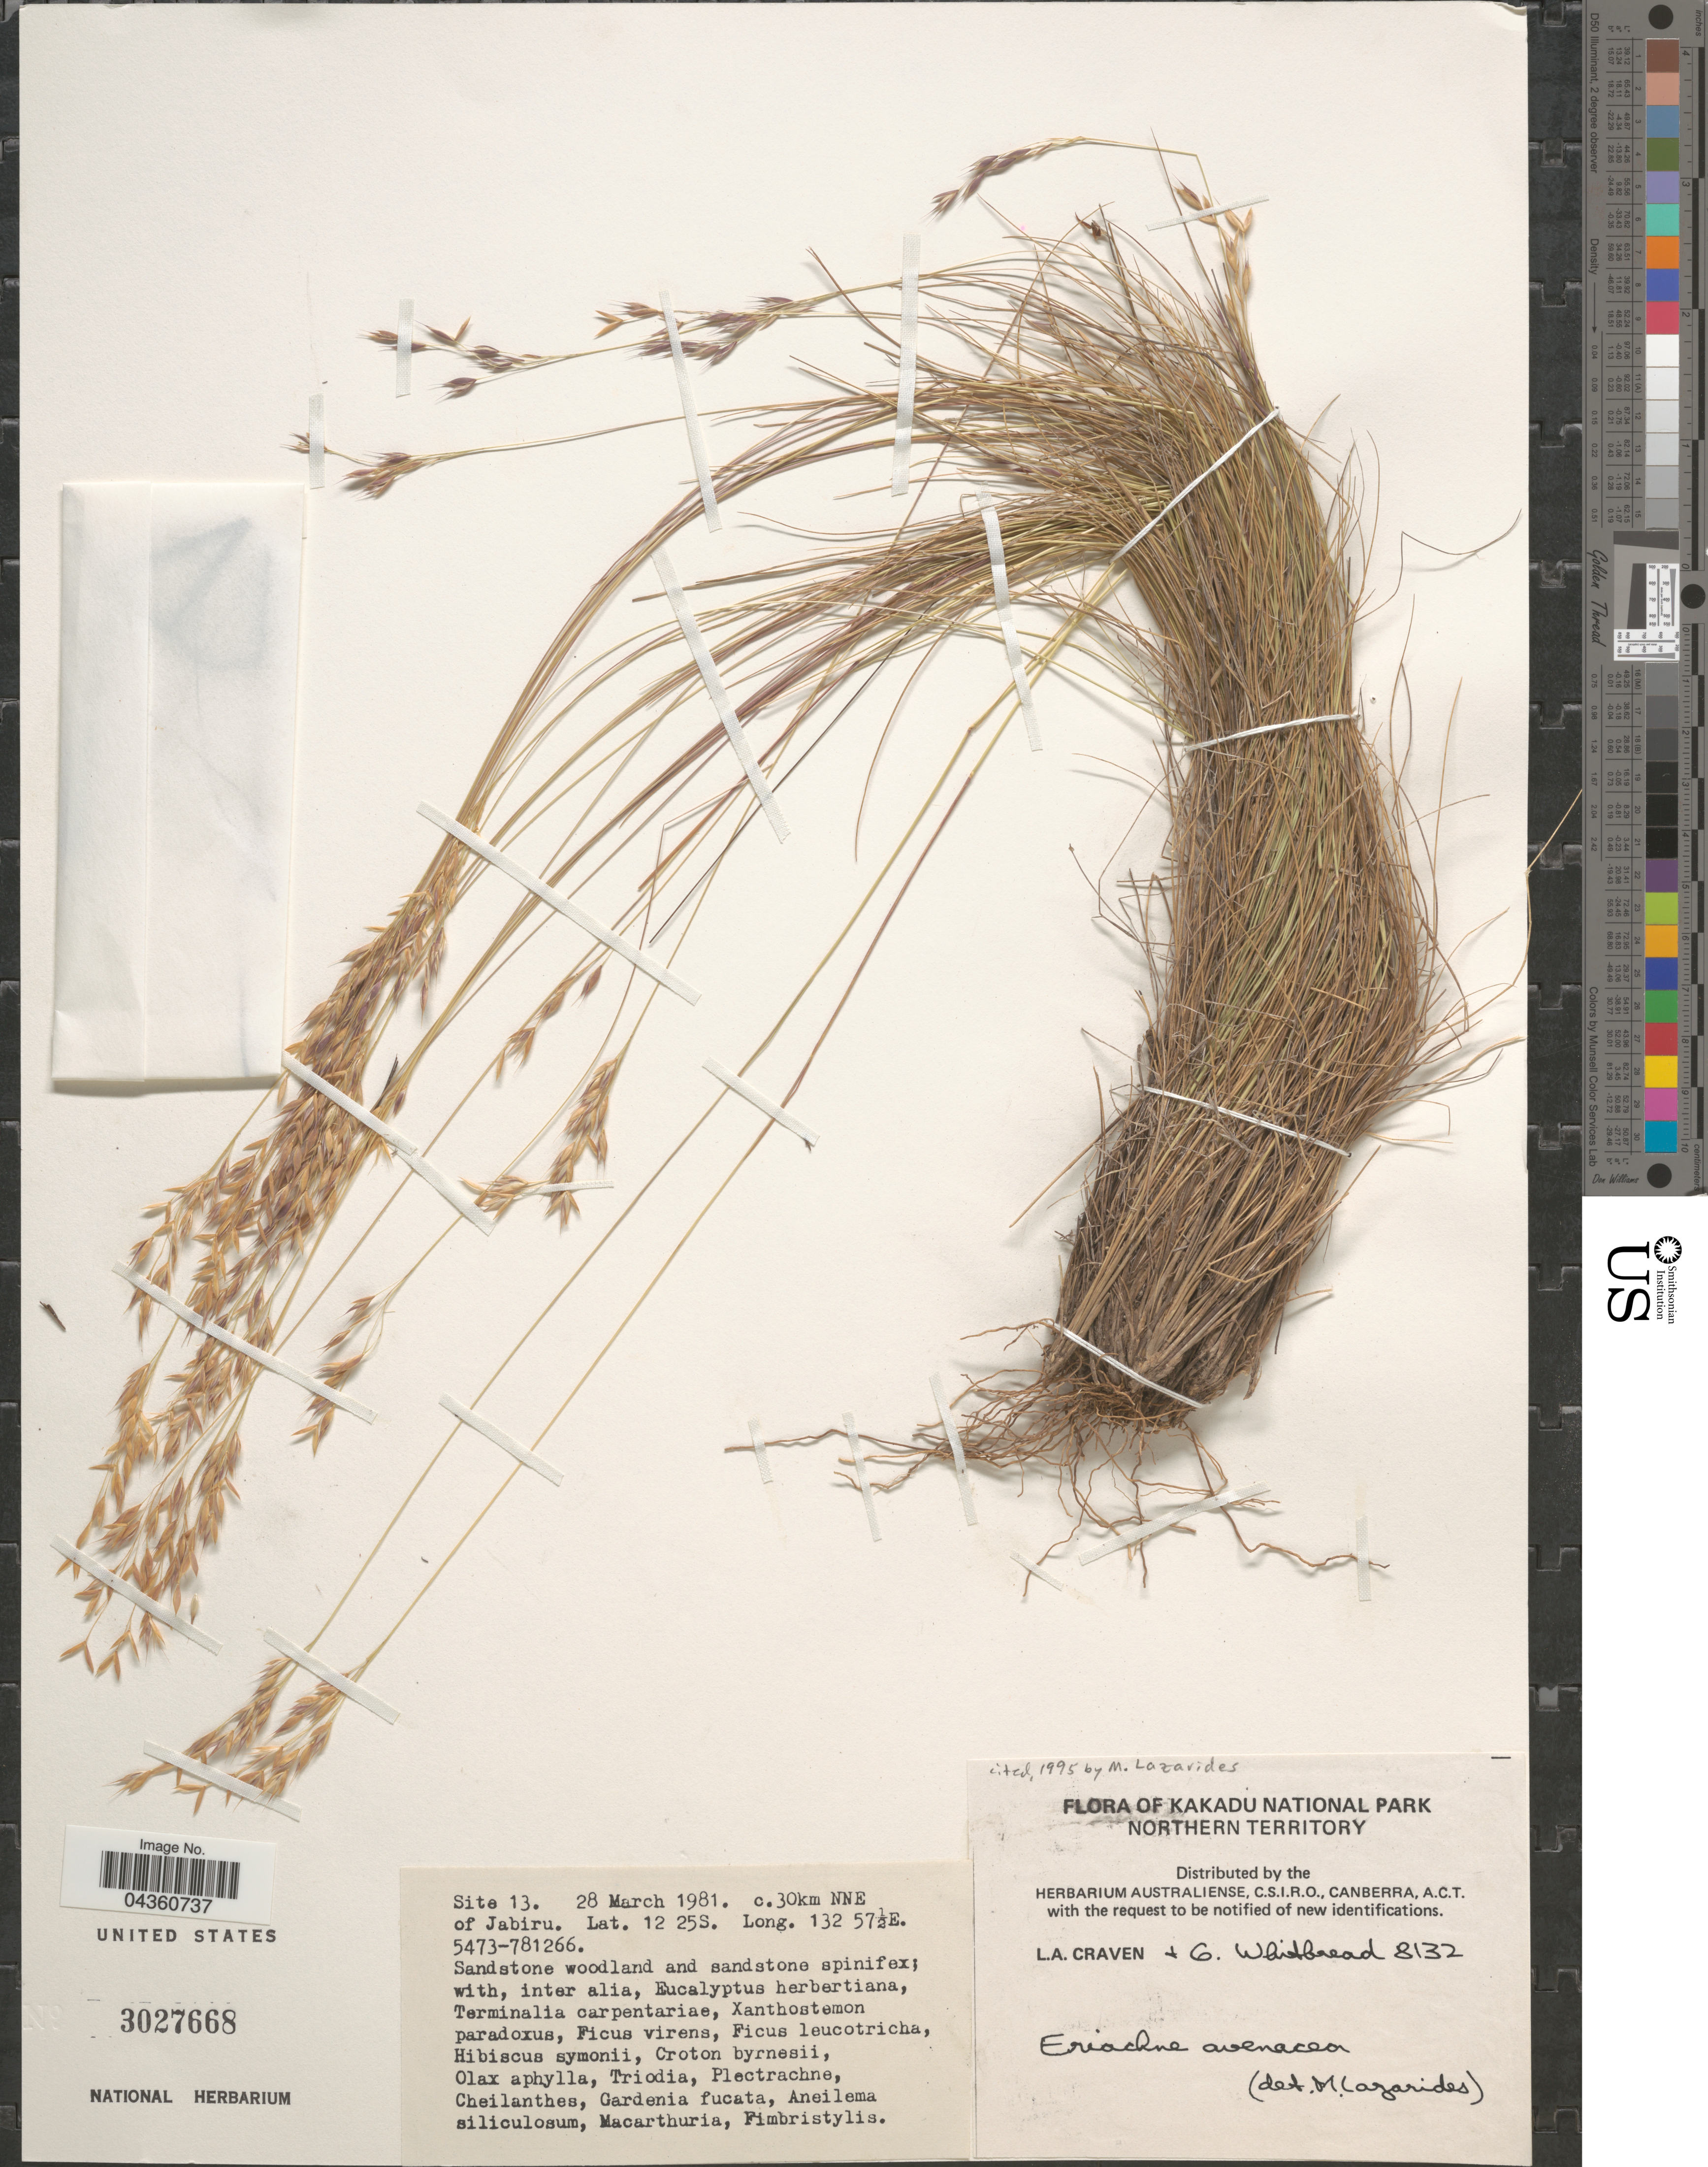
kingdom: Plantae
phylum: Tracheophyta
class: Liliopsida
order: Poales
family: Poaceae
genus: Eriachne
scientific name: Eriachne avenacea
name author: R. Br.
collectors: L. A. Craven & G. Whitbread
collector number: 8132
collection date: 1981-03-28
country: Australia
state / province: Northern Territory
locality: Site 13. c. 30km NNE of Jabiru. 5473-781266. Sandstone woodland and sandstone spinifex. Kadaku National Park.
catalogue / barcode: US 3027668